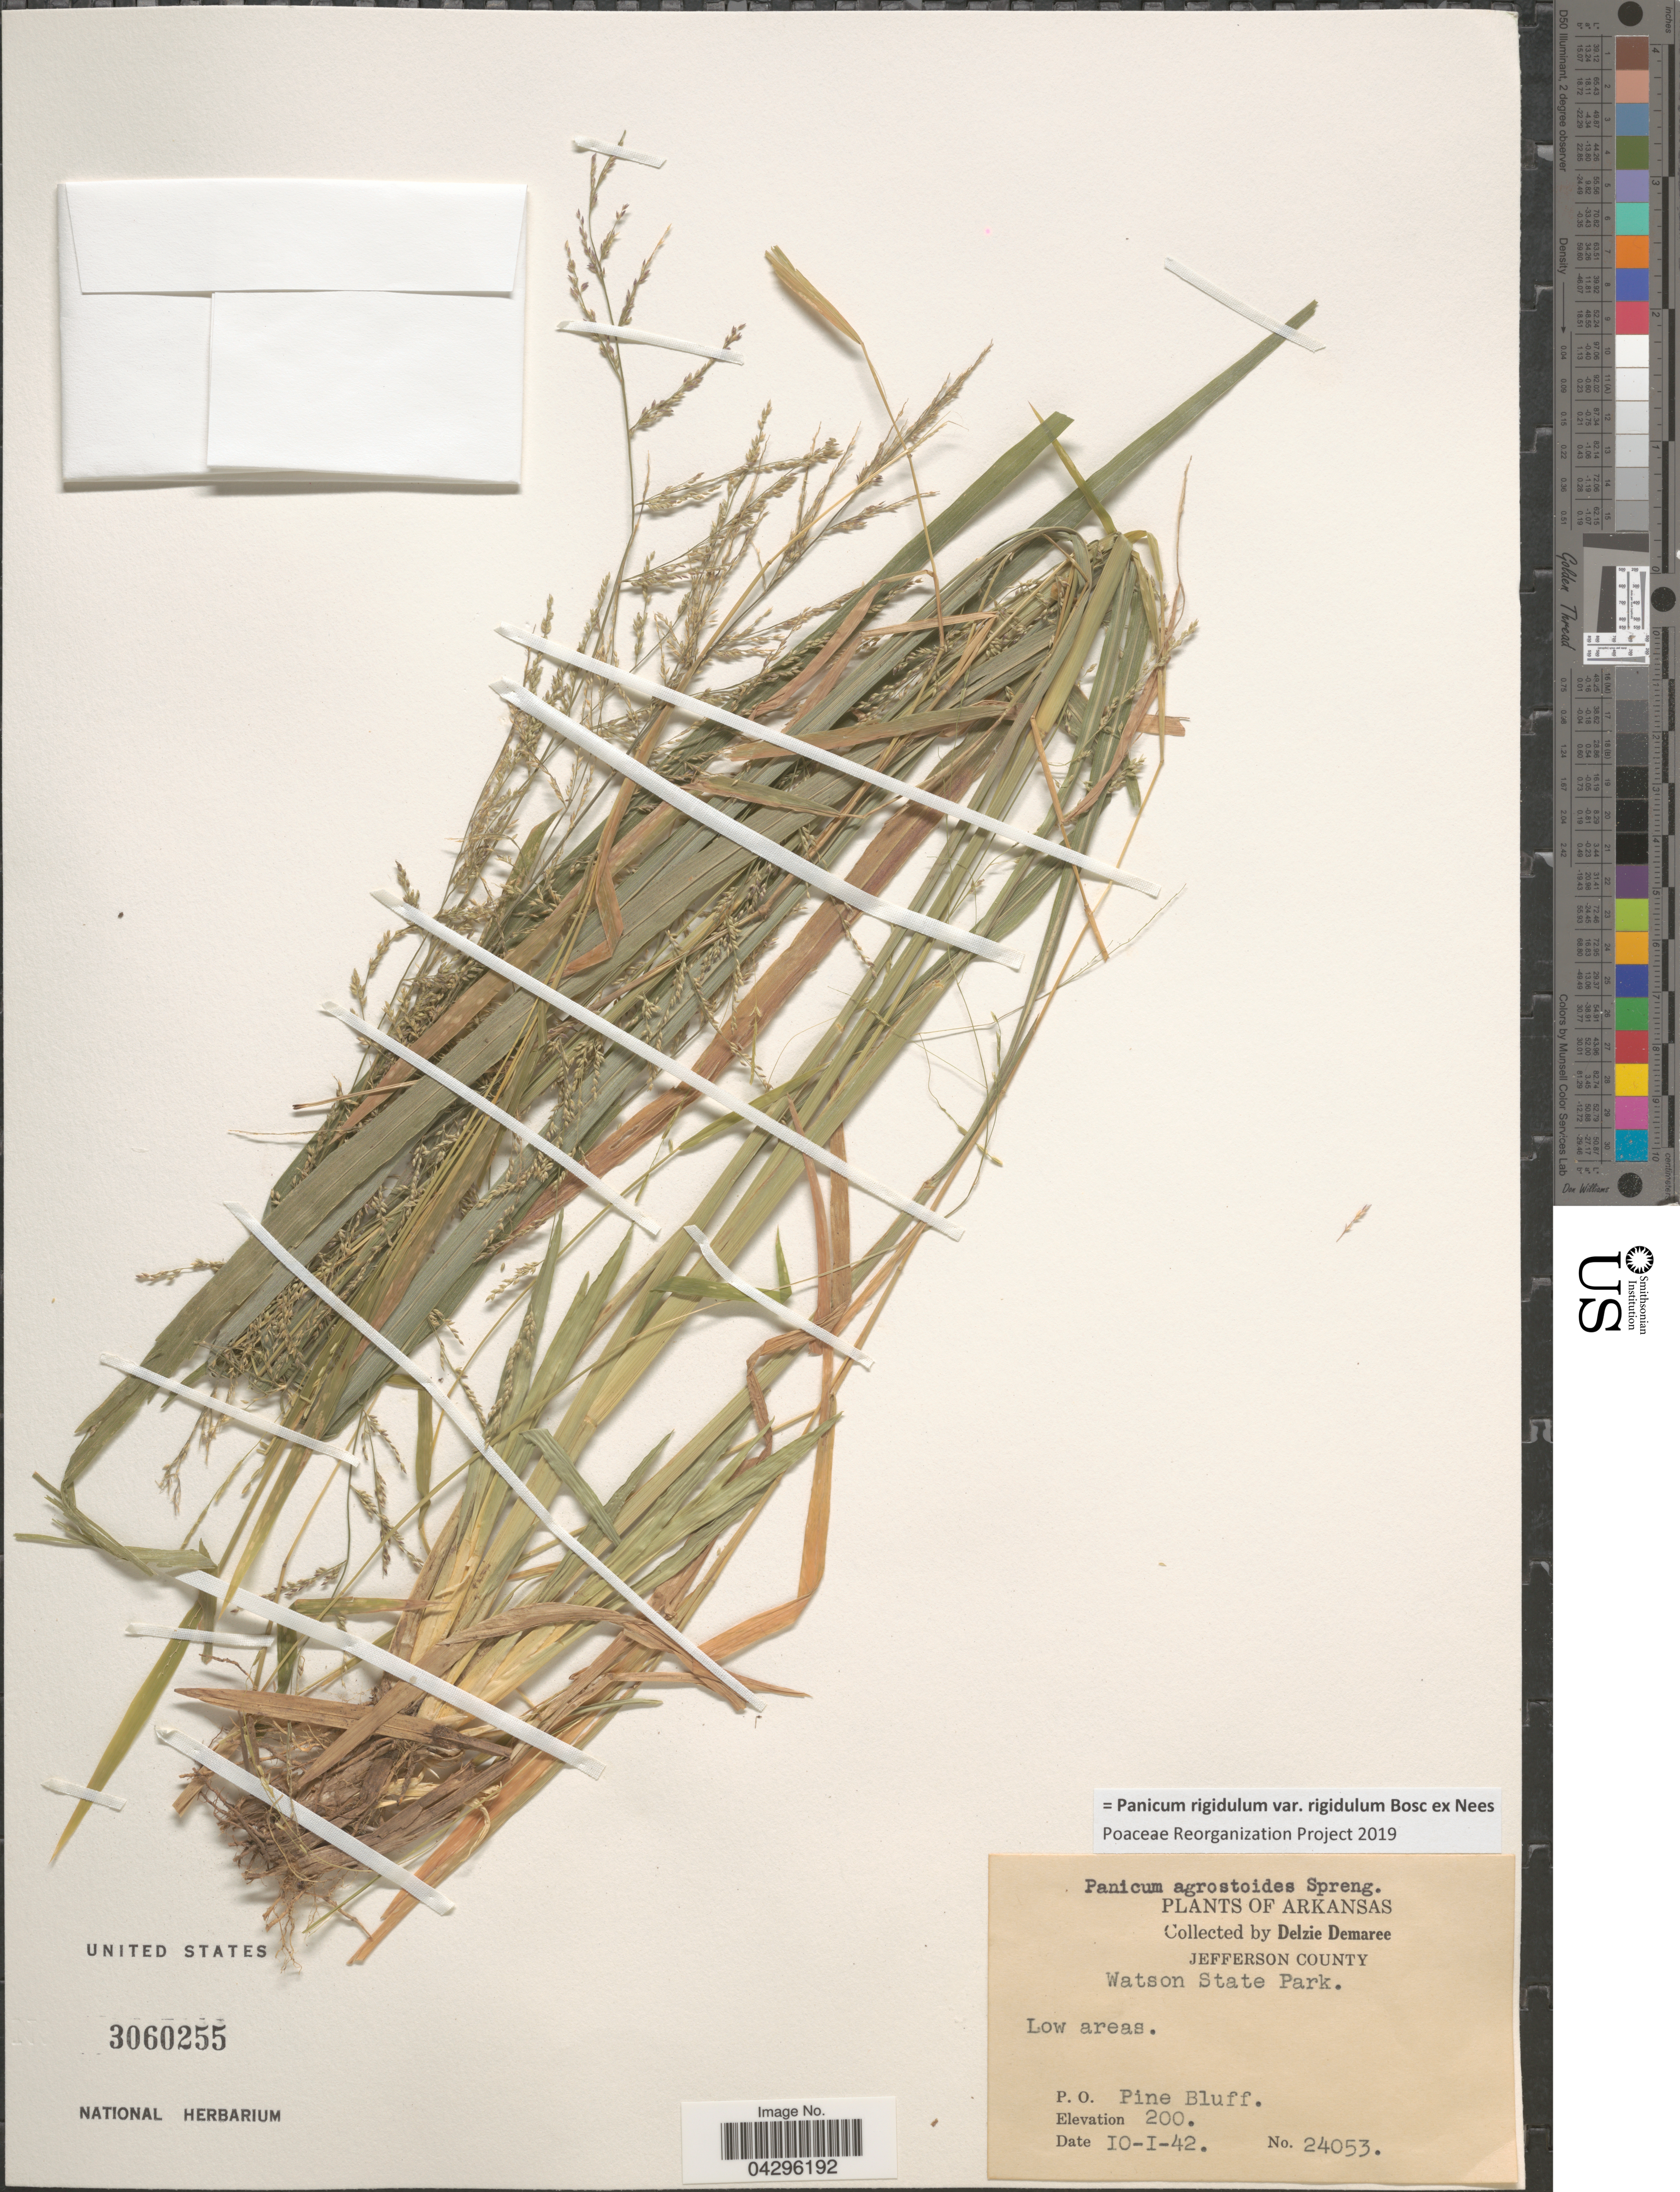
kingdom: Plantae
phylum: Tracheophyta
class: Liliopsida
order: Poales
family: Poaceae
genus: Panicum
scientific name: Panicum rigidulum var. rigidulum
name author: Bosc ex Nees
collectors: D. Demaree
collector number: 24053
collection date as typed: Transcribed d/m/y: 1/10/42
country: United States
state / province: Arkansas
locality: Jefferson County. Watson State Park. Low areas. P. O. Pine Bluff.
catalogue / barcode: US 3060255